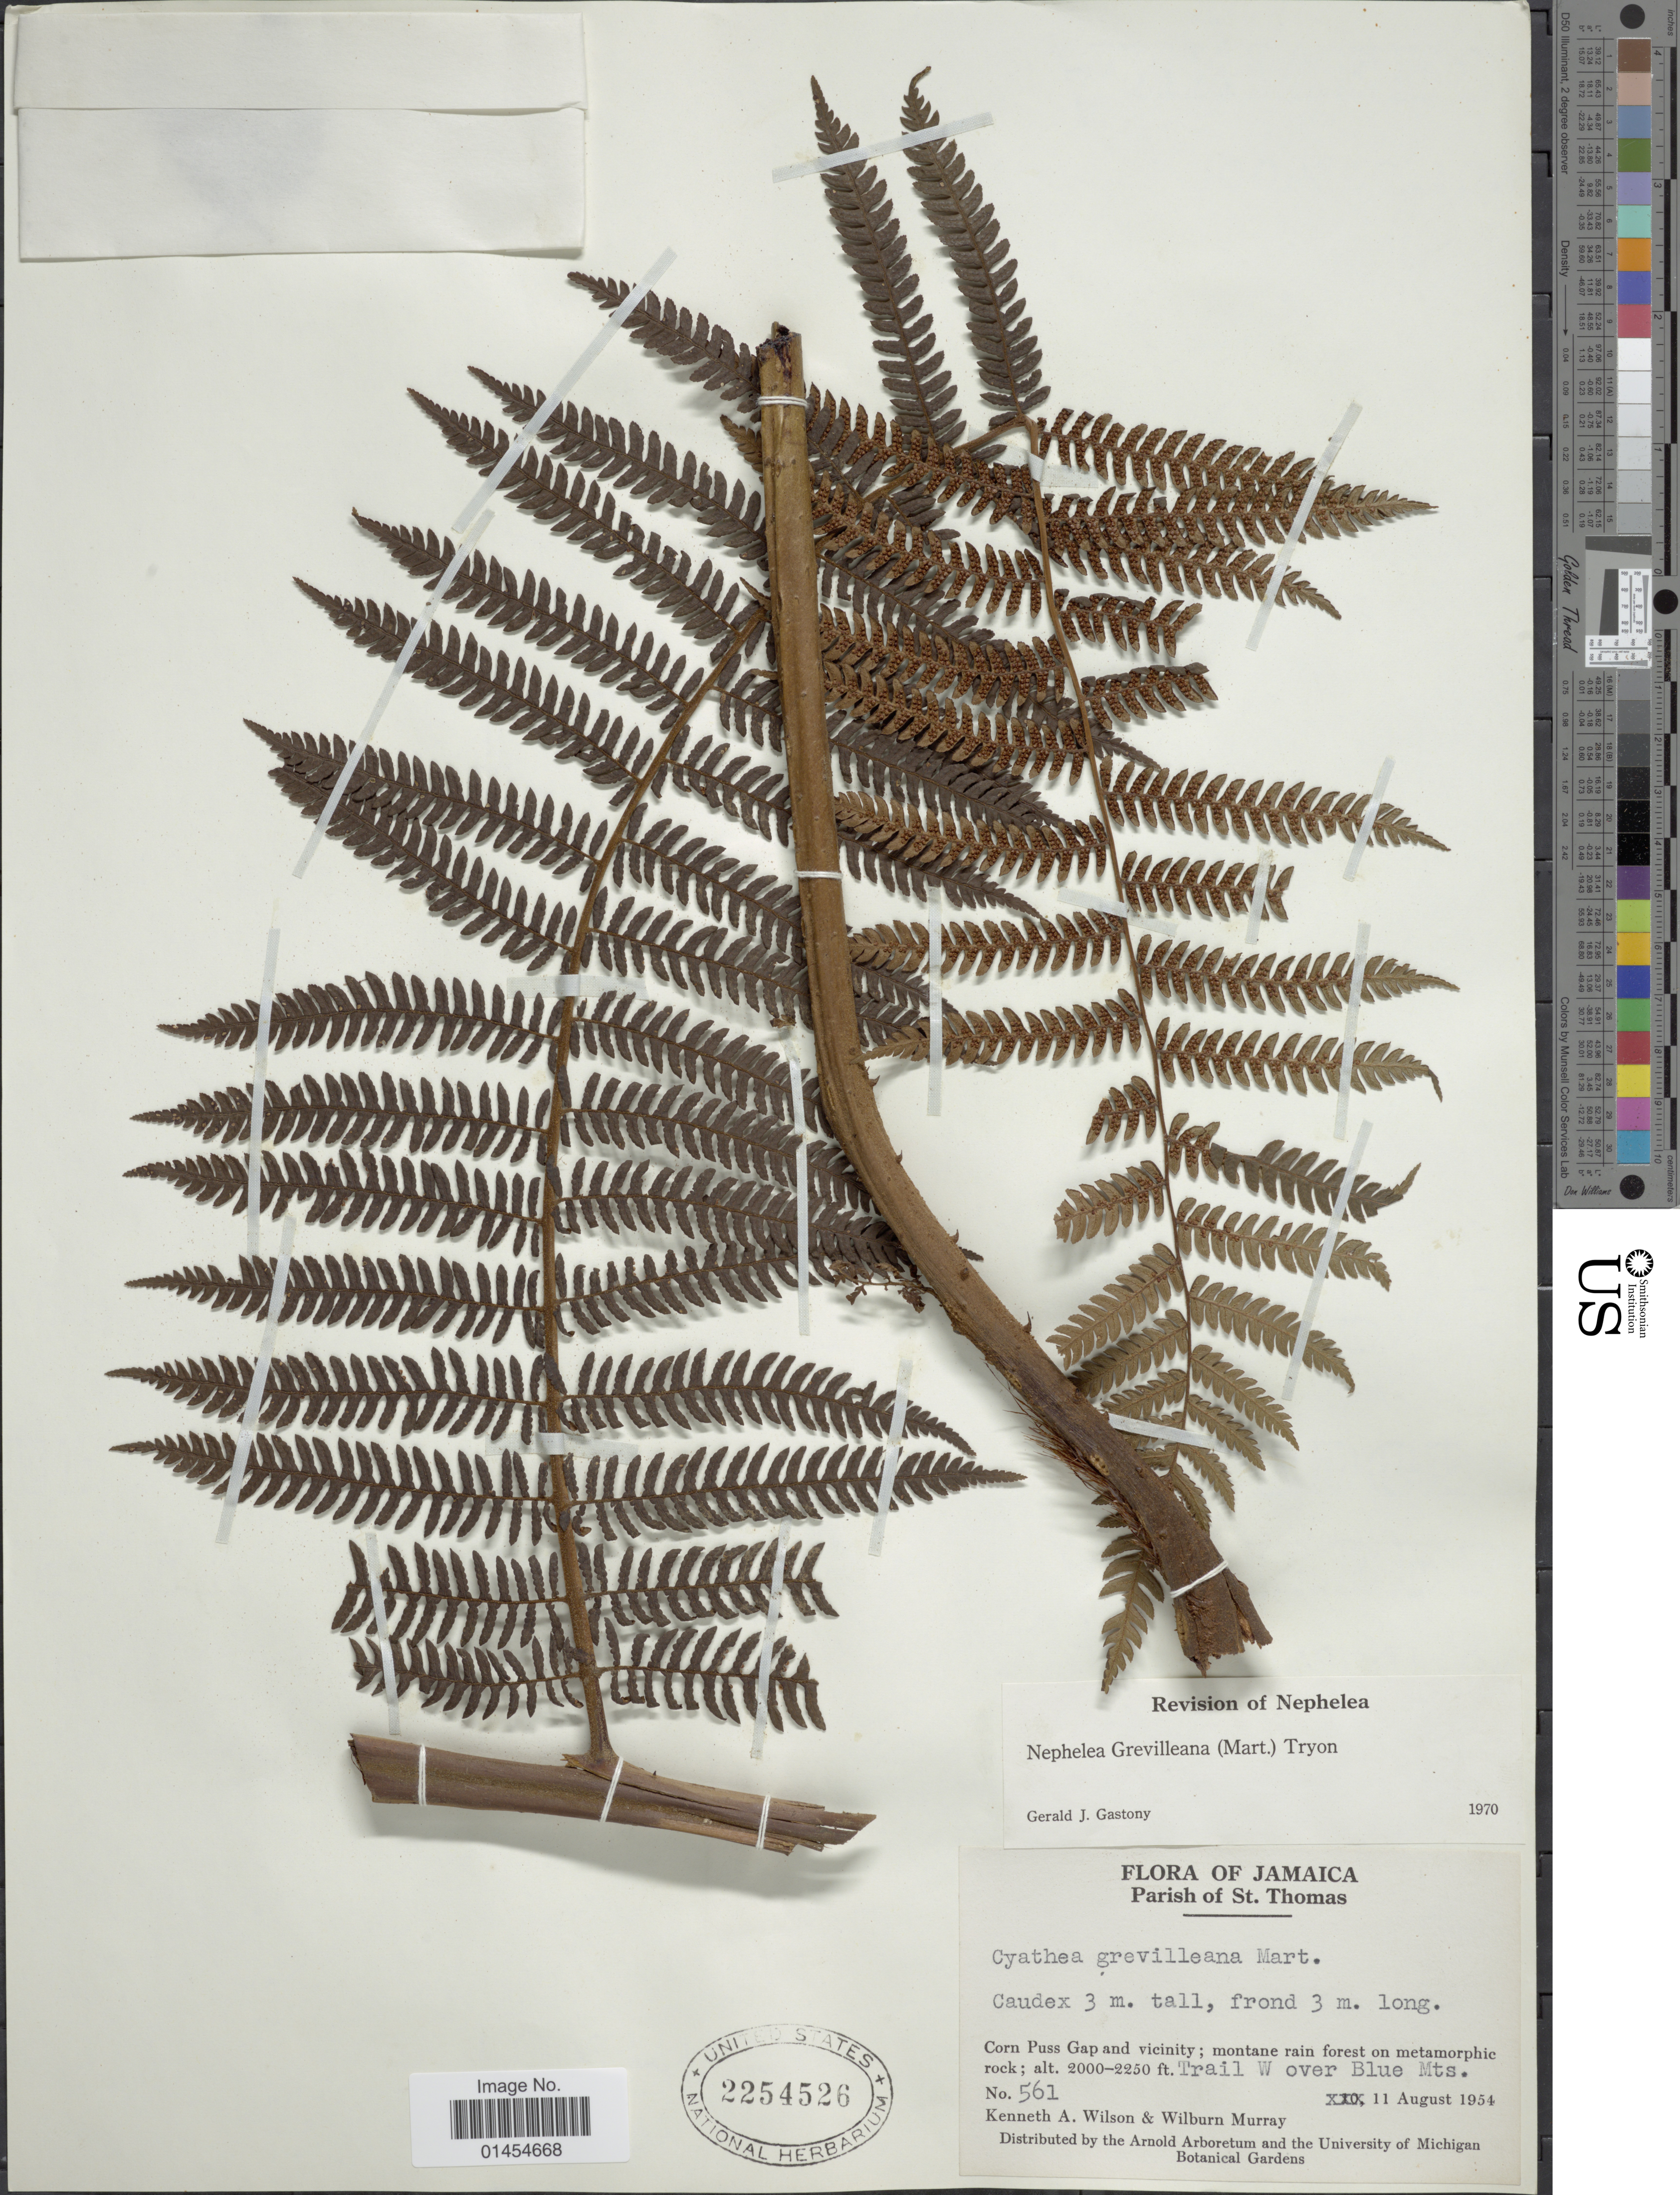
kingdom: Plantae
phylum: Tracheophyta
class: Polypodiopsida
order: Cyatheales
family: Cyatheaceae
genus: Alsophila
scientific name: Alsophila grevilleana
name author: (Mart.) D.S. Conant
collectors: K. A. Wilson & W. Murray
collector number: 561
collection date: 1954-08-11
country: Jamaica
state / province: Saint Thomas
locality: Corn Puss Gap and vicinity; montane rain forest on metamorphic rock. Trail W over Blue Mts.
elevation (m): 610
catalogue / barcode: US 2254526